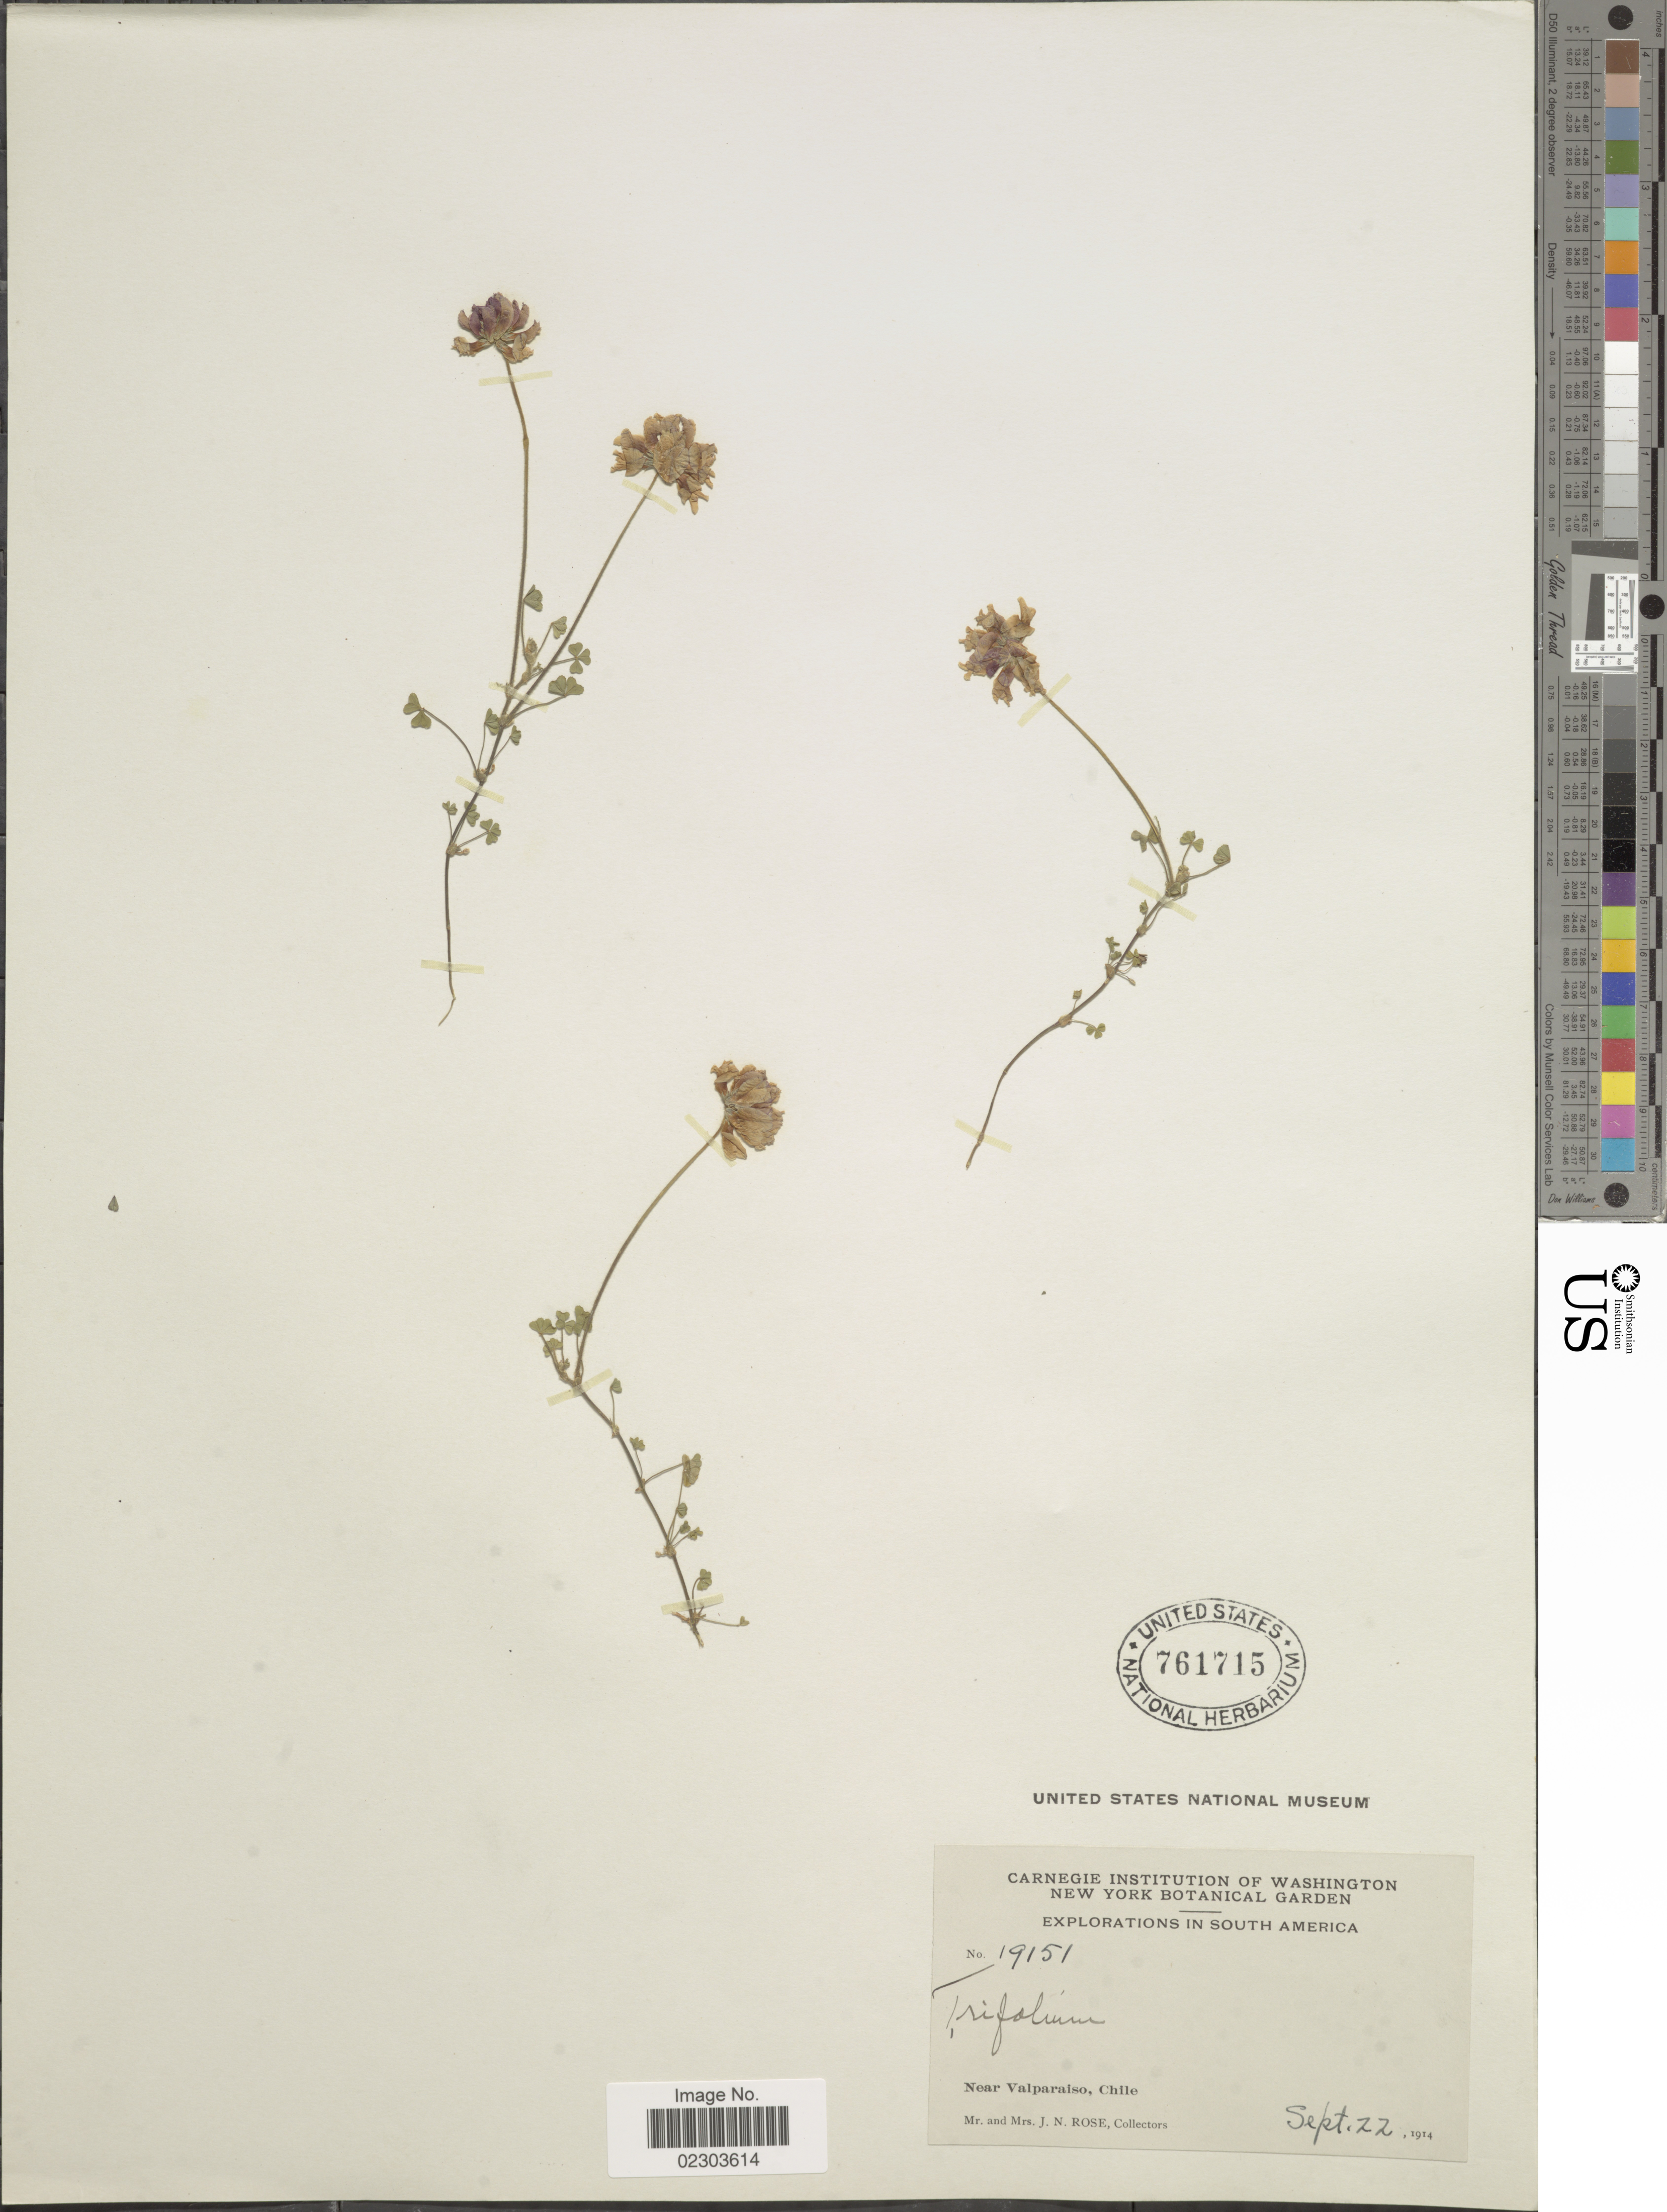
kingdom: Plantae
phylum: Tracheophyta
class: Magnoliopsida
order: Fabales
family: Fabaceae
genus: Trifolium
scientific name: Trifolium sp.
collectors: J. N. Rose & L. B. Rose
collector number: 19151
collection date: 1914-09-22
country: Chile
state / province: Valparaíso (V)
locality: Near Valparaiso, South America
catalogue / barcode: US 761715